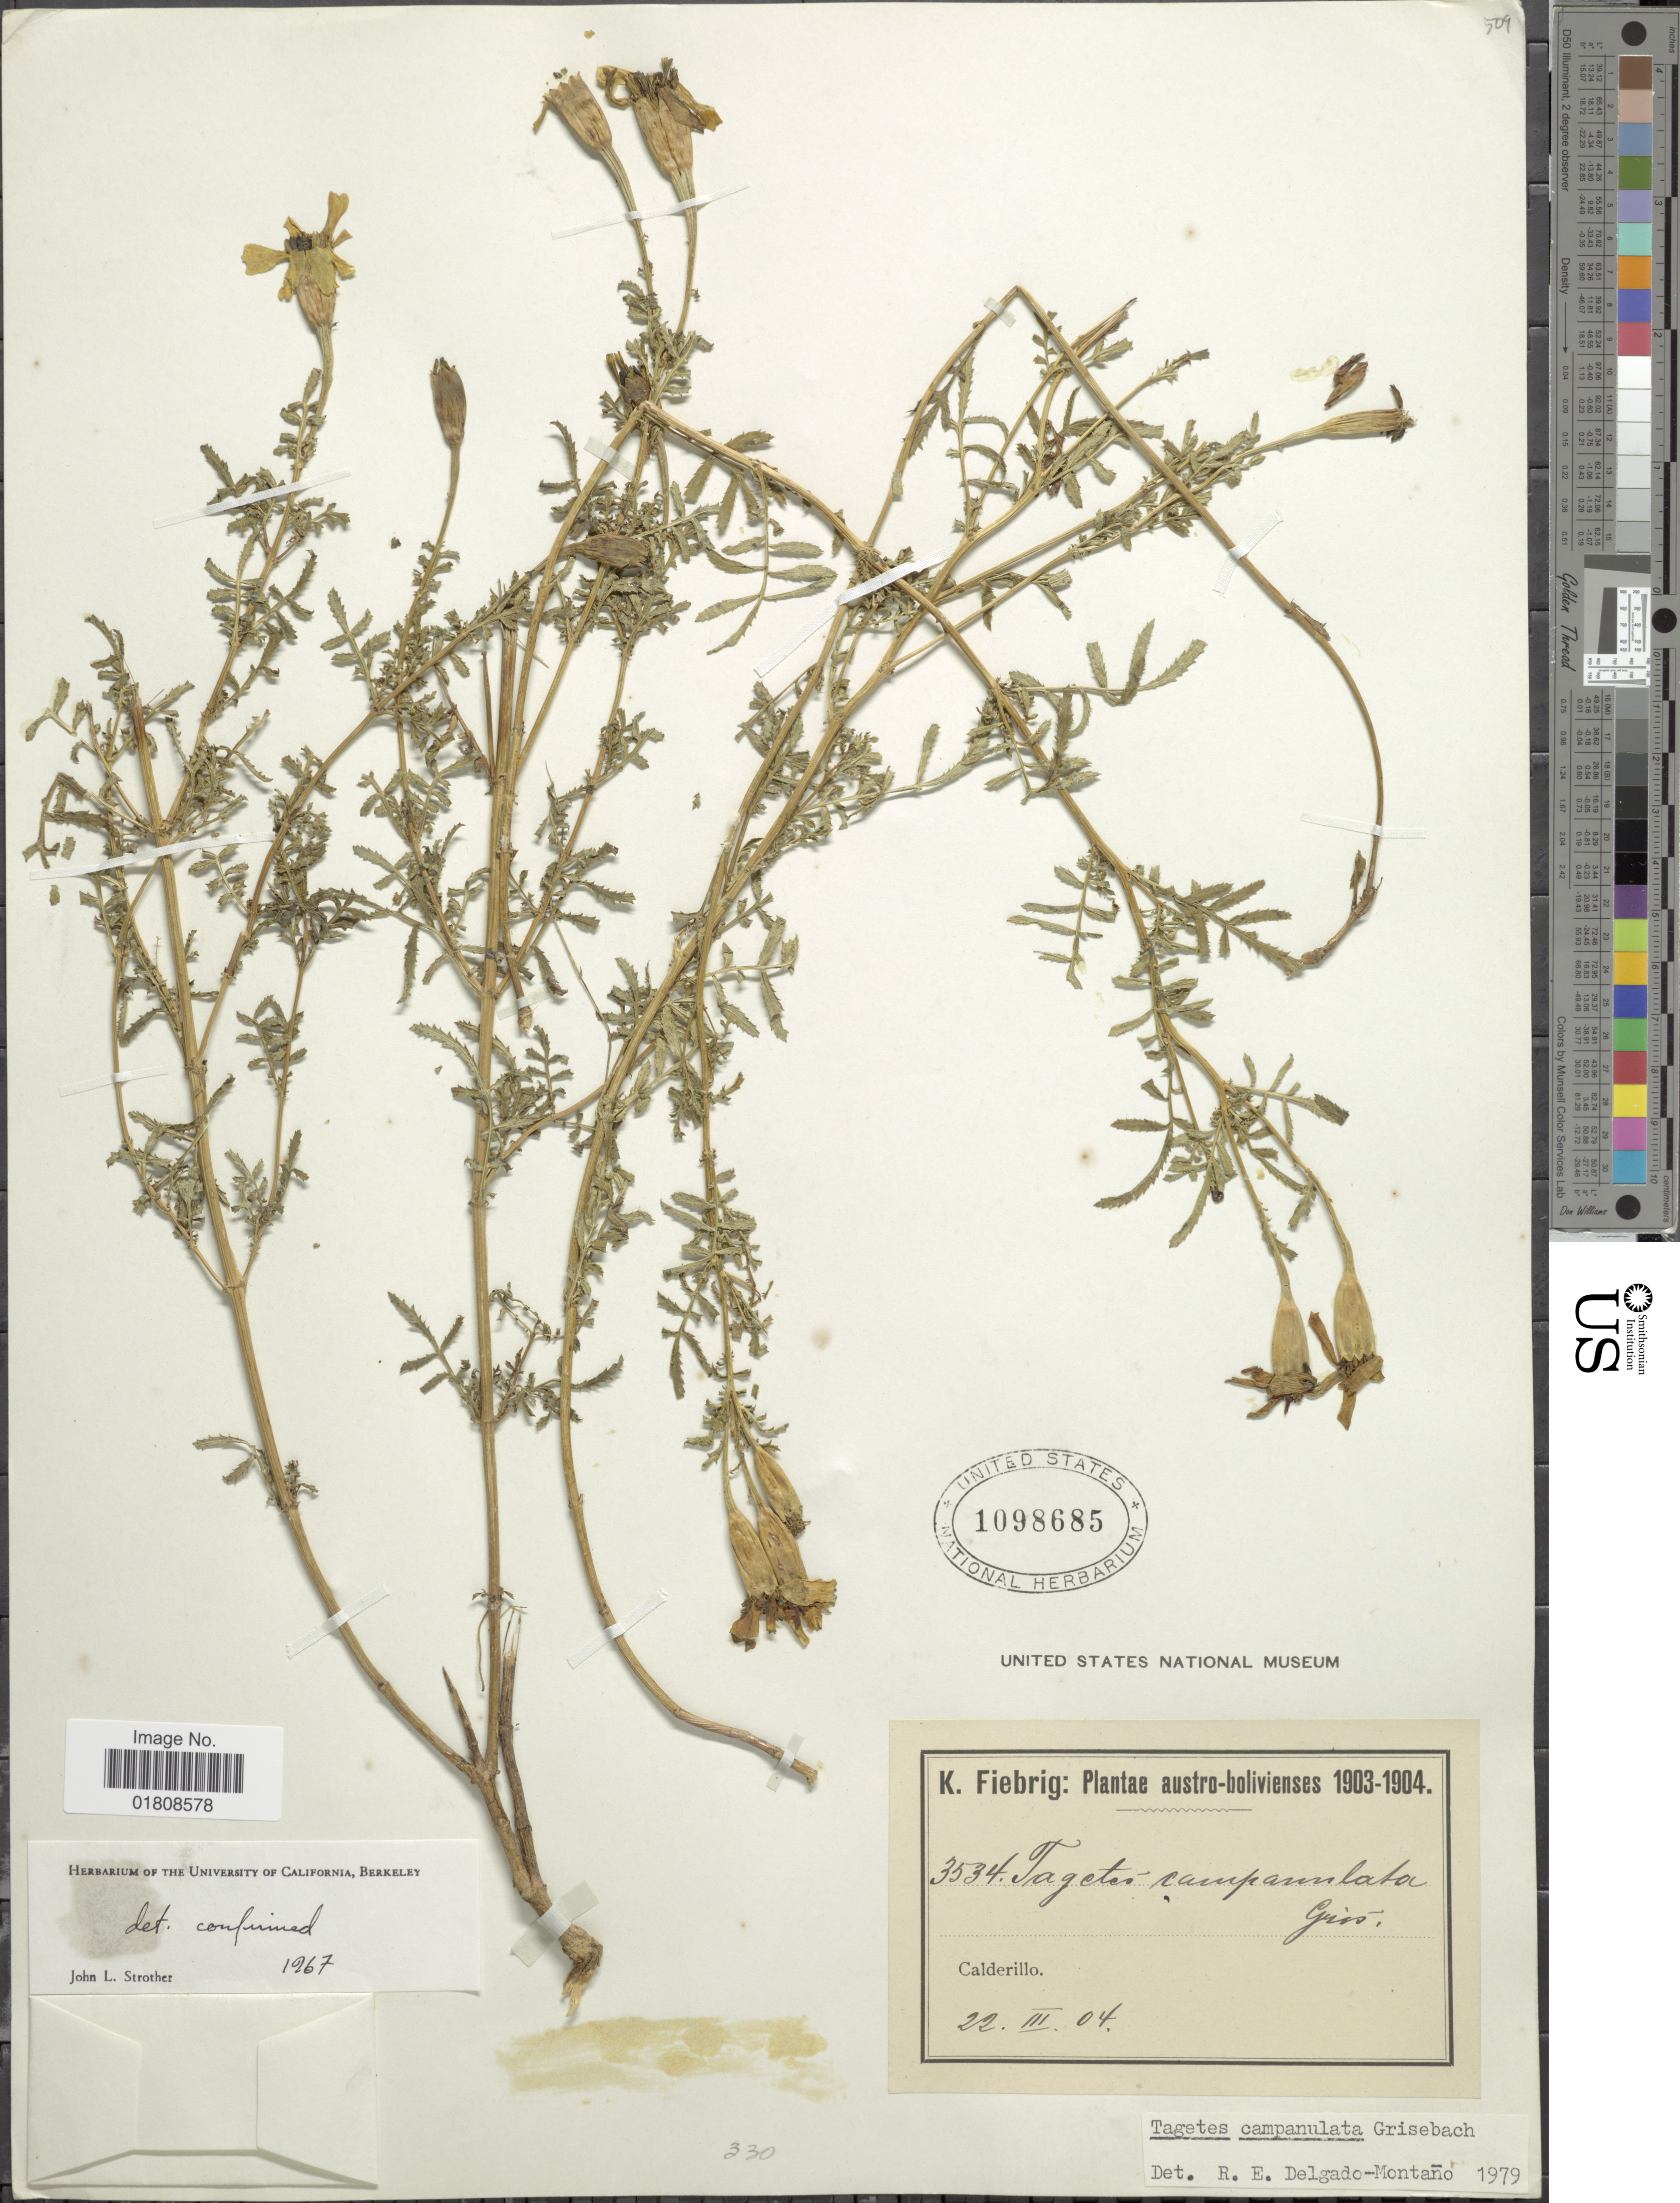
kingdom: Plantae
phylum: Tracheophyta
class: Magnoliopsida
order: Asterales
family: Asteraceae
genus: Tagetes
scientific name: Tagetes campanulata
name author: Griseb.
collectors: K. Fiebrig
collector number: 3534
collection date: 1904-03-22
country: Bolivia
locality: Austro-Bolivienses, Calderillo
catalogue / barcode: US 1098685